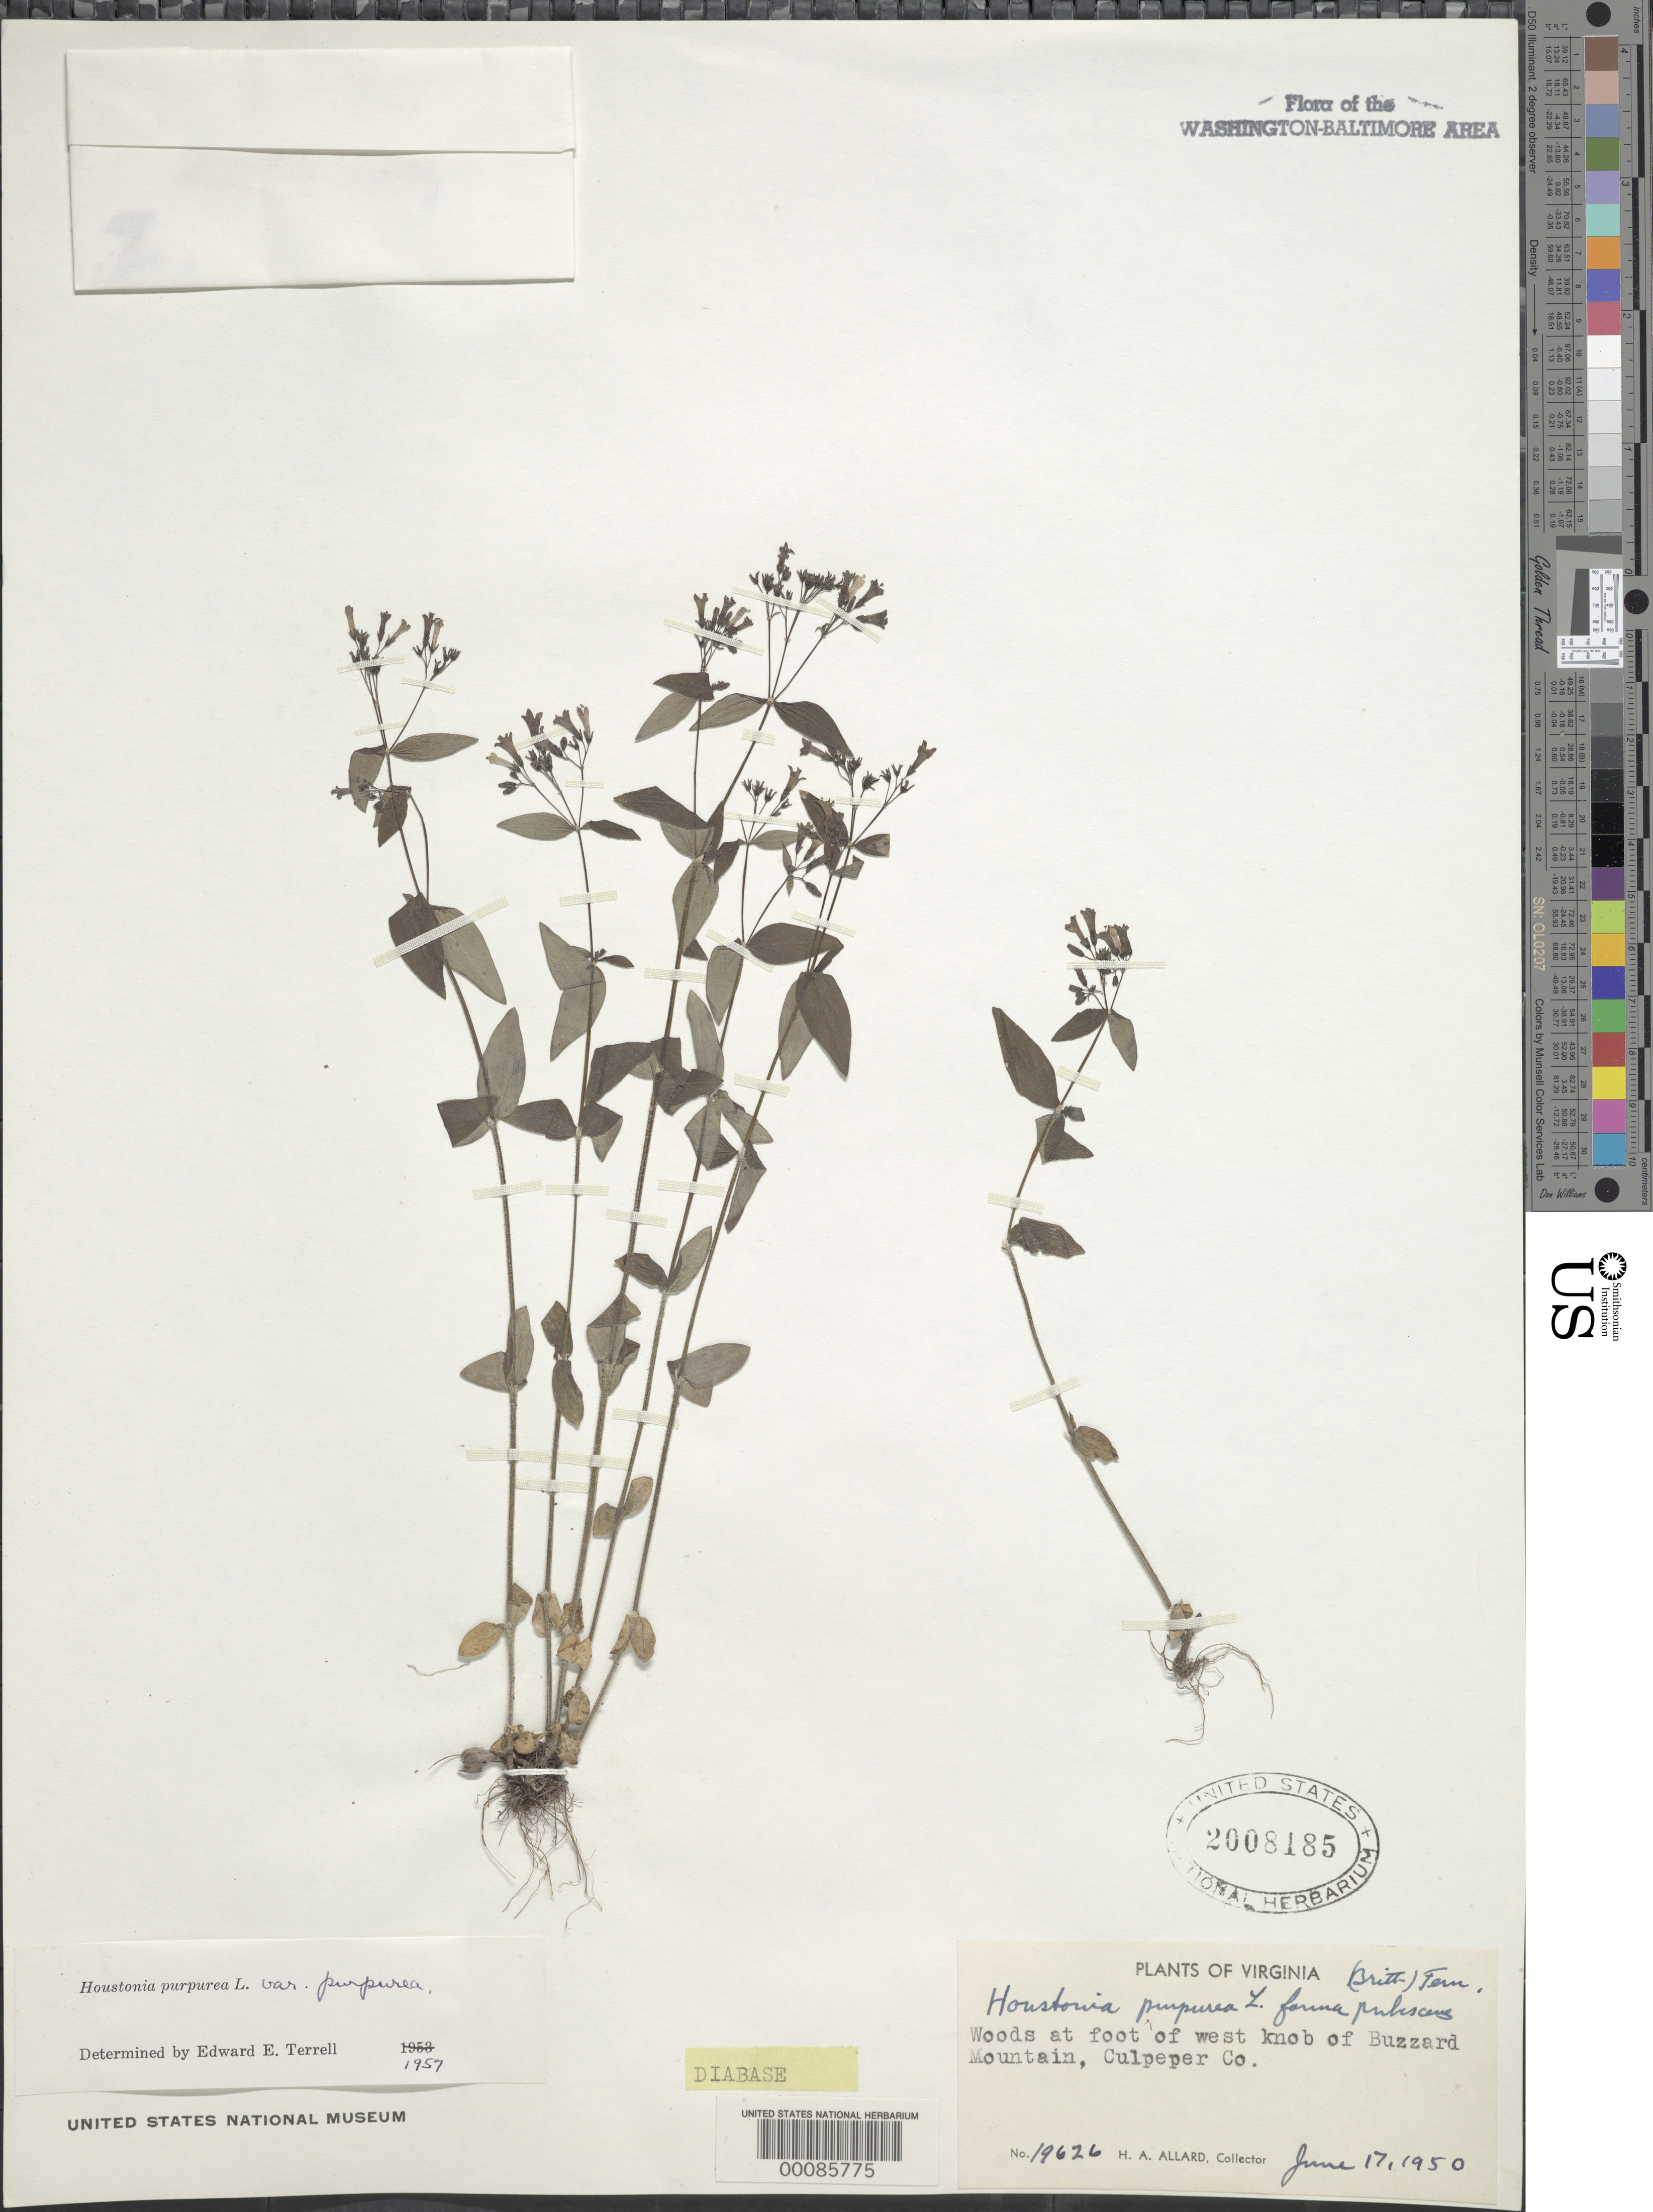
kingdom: Plantae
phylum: Tracheophyta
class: Magnoliopsida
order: Gentianales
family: Rubiaceae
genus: Houstonia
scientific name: Houstonia purpurea var. pubescens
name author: Britton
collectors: H. A. Allard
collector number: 19626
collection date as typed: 17 Jun 1950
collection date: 1950-06-17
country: United States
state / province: Virginia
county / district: Culpeper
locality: West Buzzard Mt.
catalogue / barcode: US 2008185